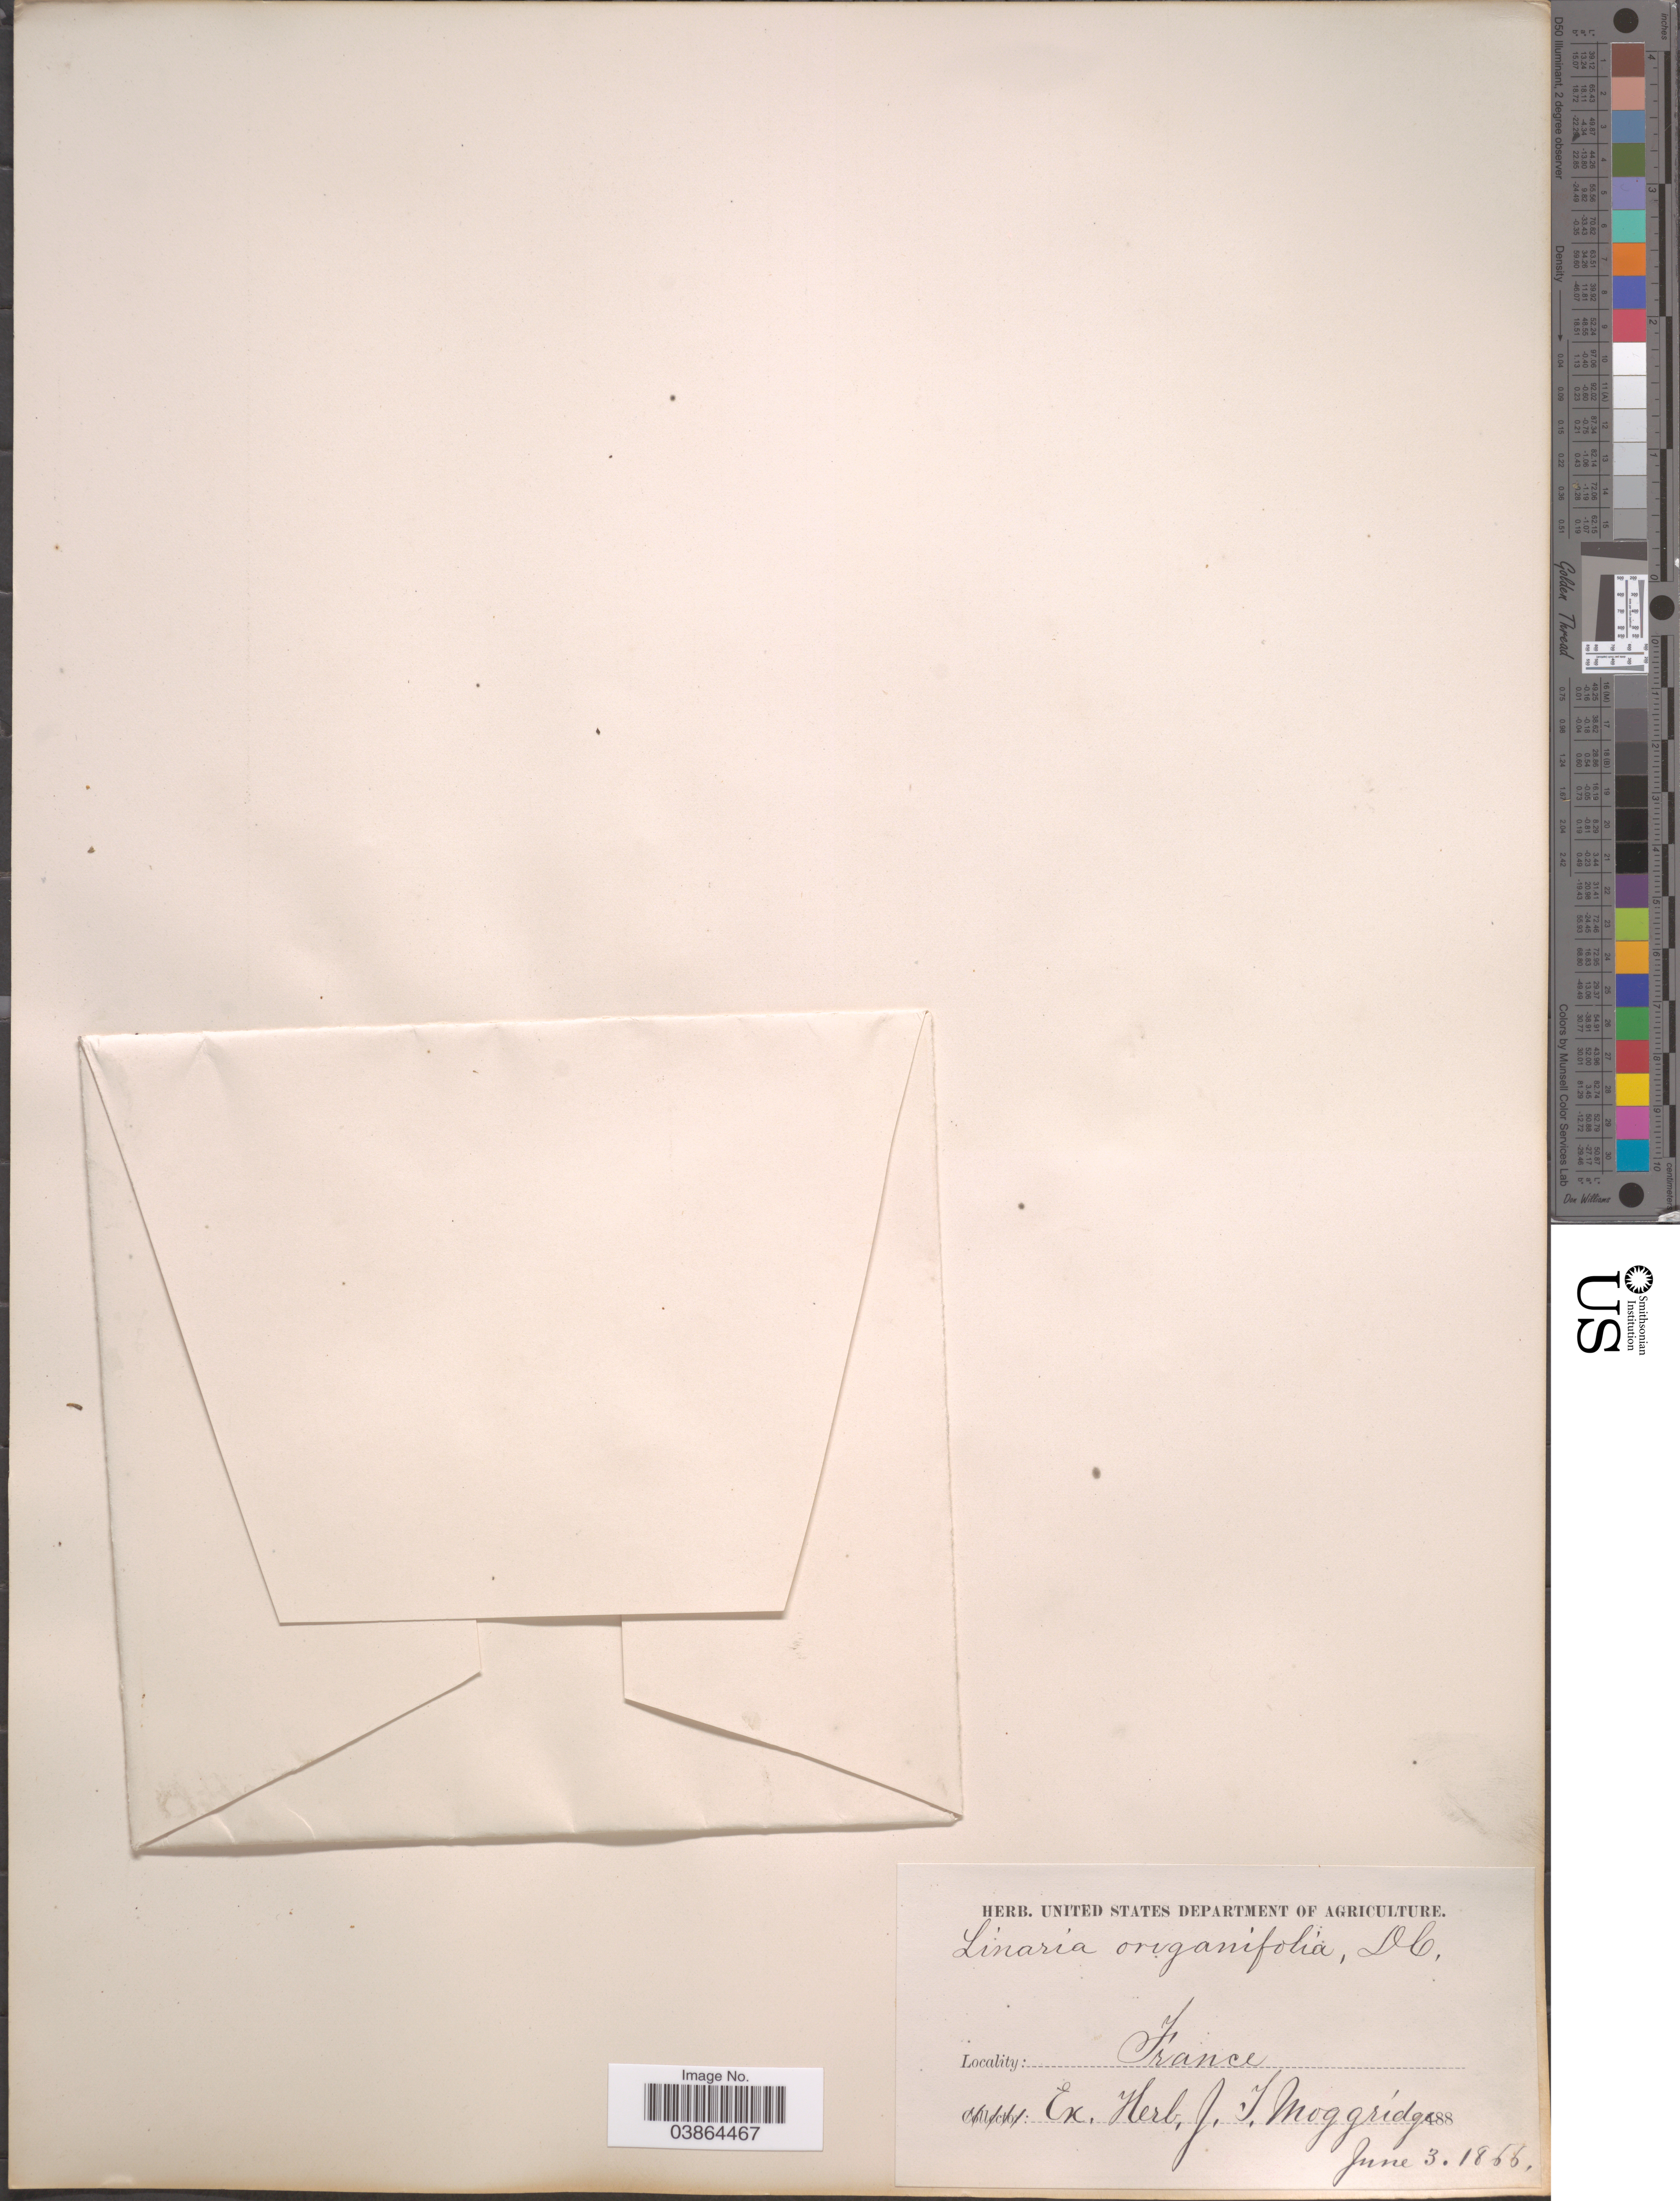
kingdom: Plantae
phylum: Tracheophyta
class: Magnoliopsida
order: Lamiales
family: Plantaginaceae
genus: Chaenorrhinum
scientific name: Chaenorrhinum origanifolium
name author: (L.) Fourr.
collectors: ex herb. J.T. Moggridge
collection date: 1866-06-03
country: France